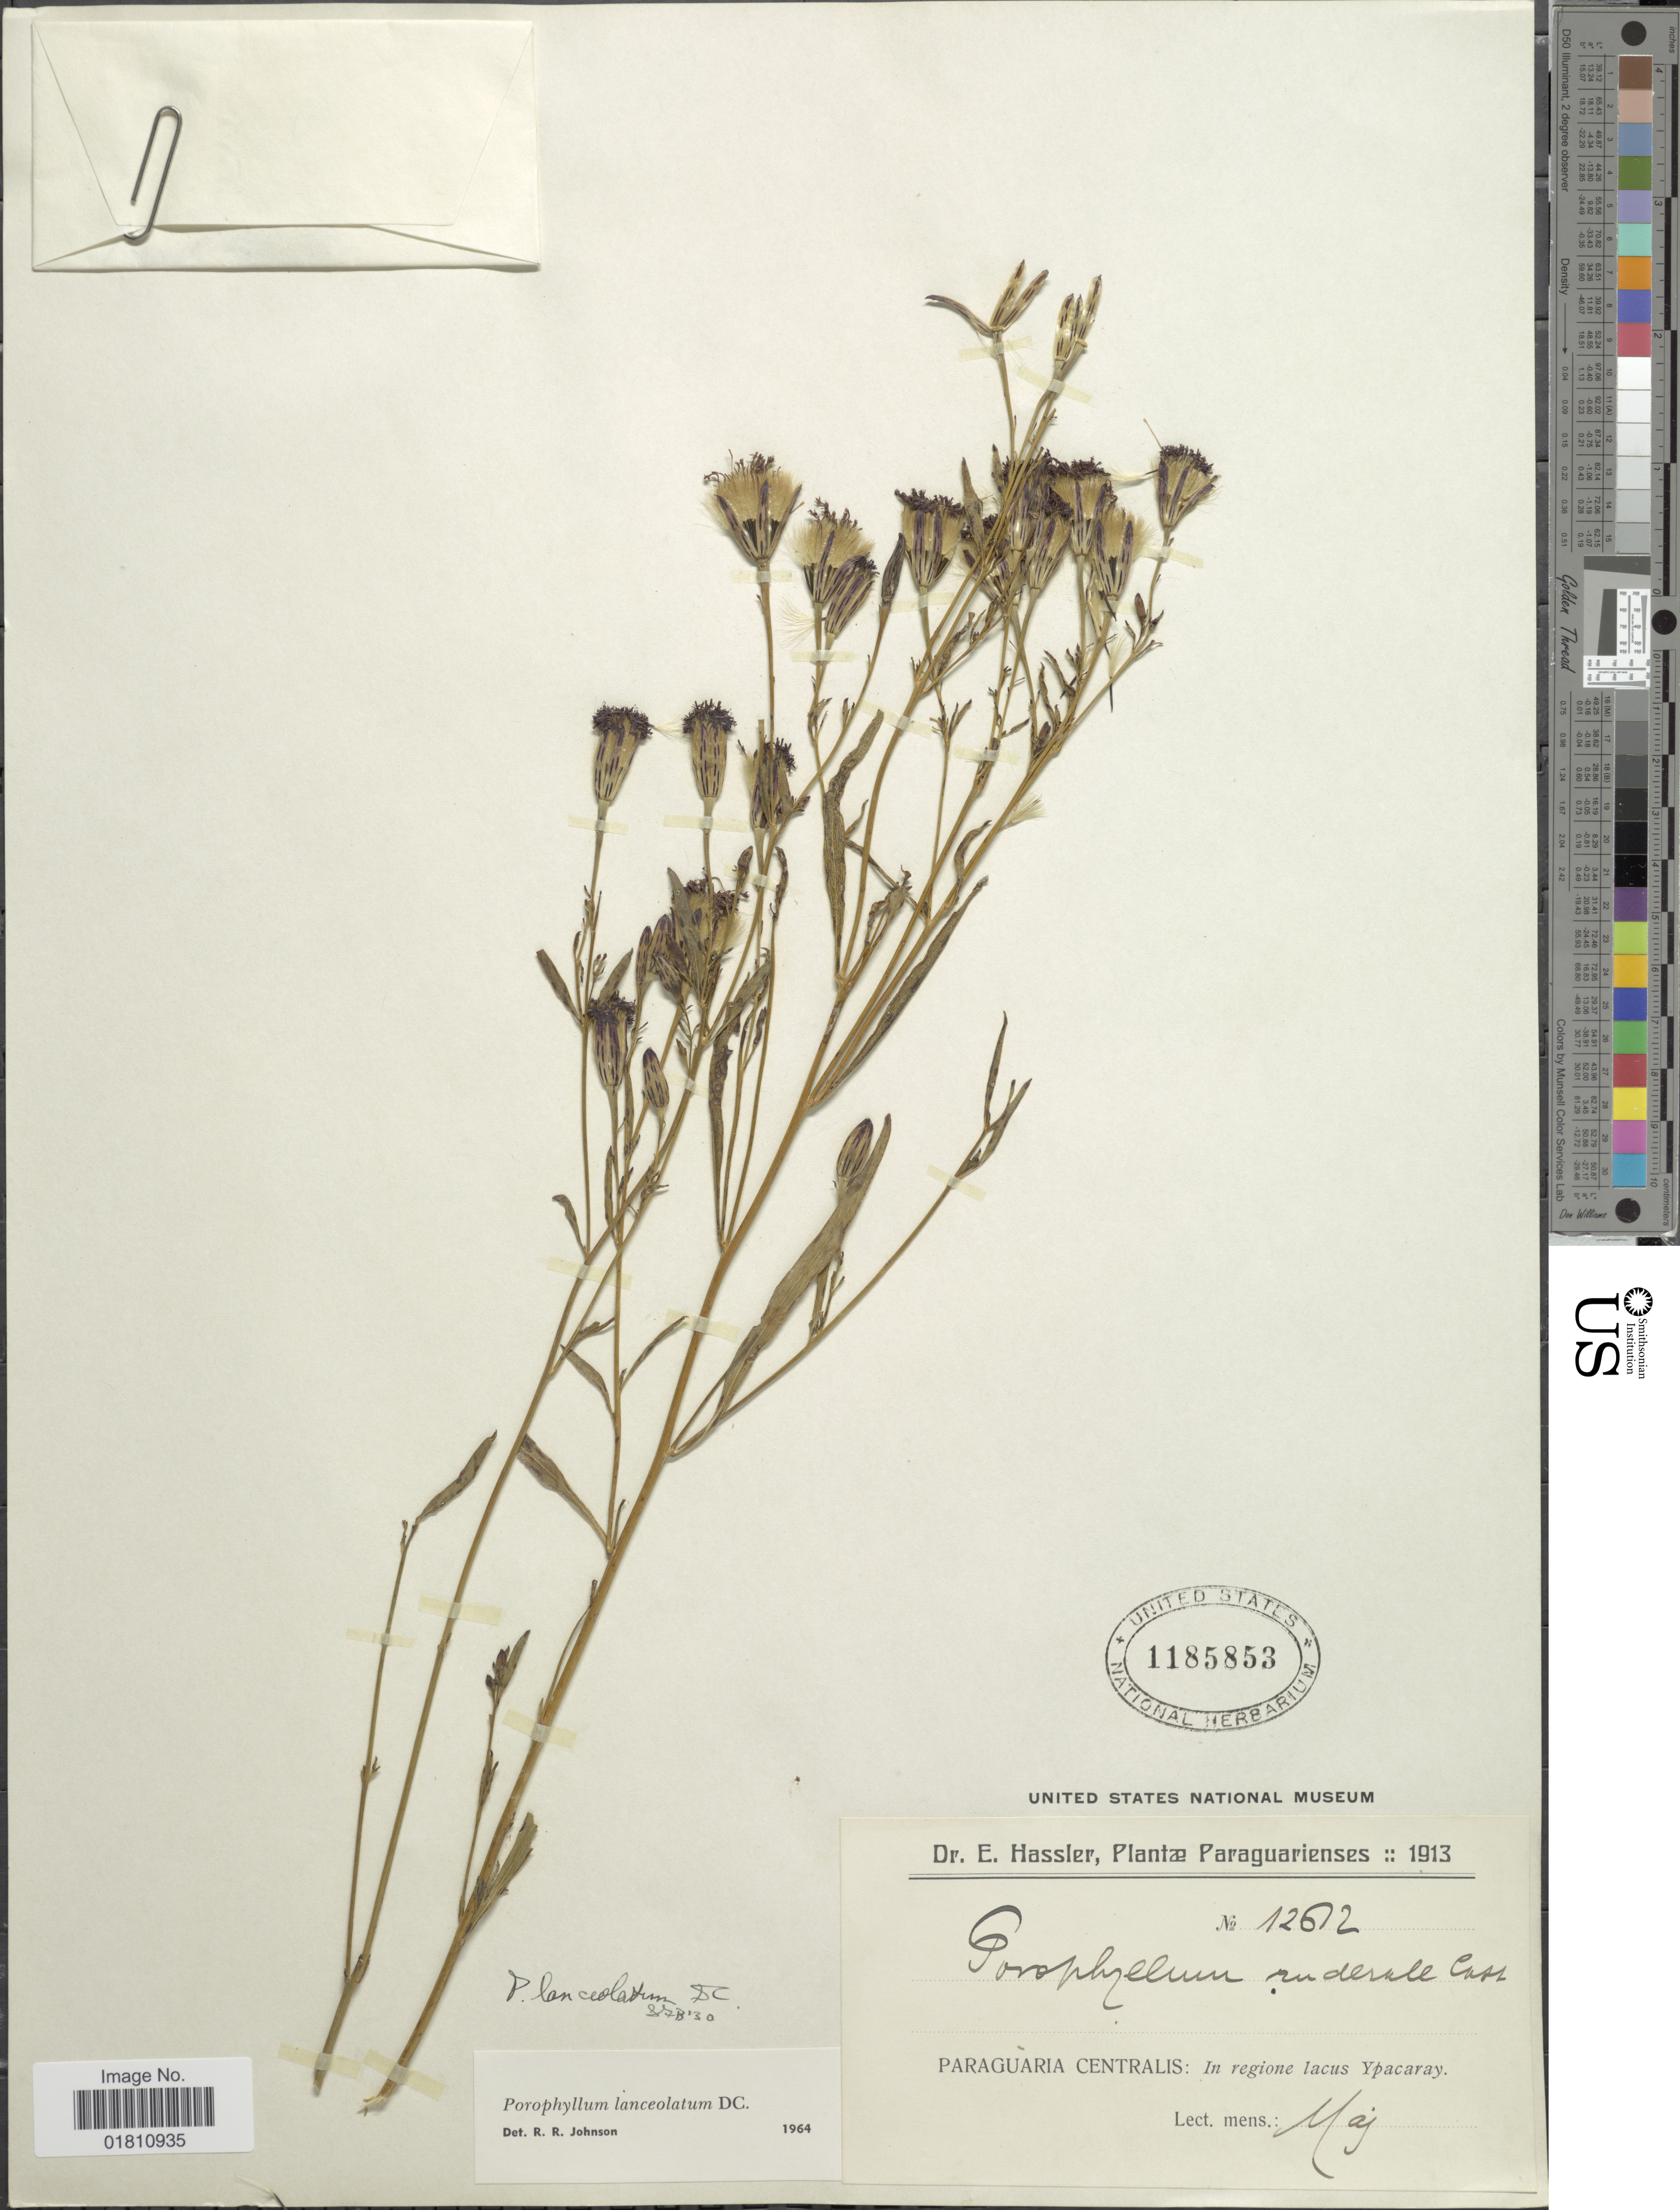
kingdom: Plantae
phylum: Tracheophyta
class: Magnoliopsida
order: Asterales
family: Asteraceae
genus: Porophyllum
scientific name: Porophyllum macrolepidium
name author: Malme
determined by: Anzuinelli, M.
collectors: E. Hassler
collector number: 12512*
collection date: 1913-05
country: Paraguay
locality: In regione lacus Ypacaray.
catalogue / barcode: US 1185853